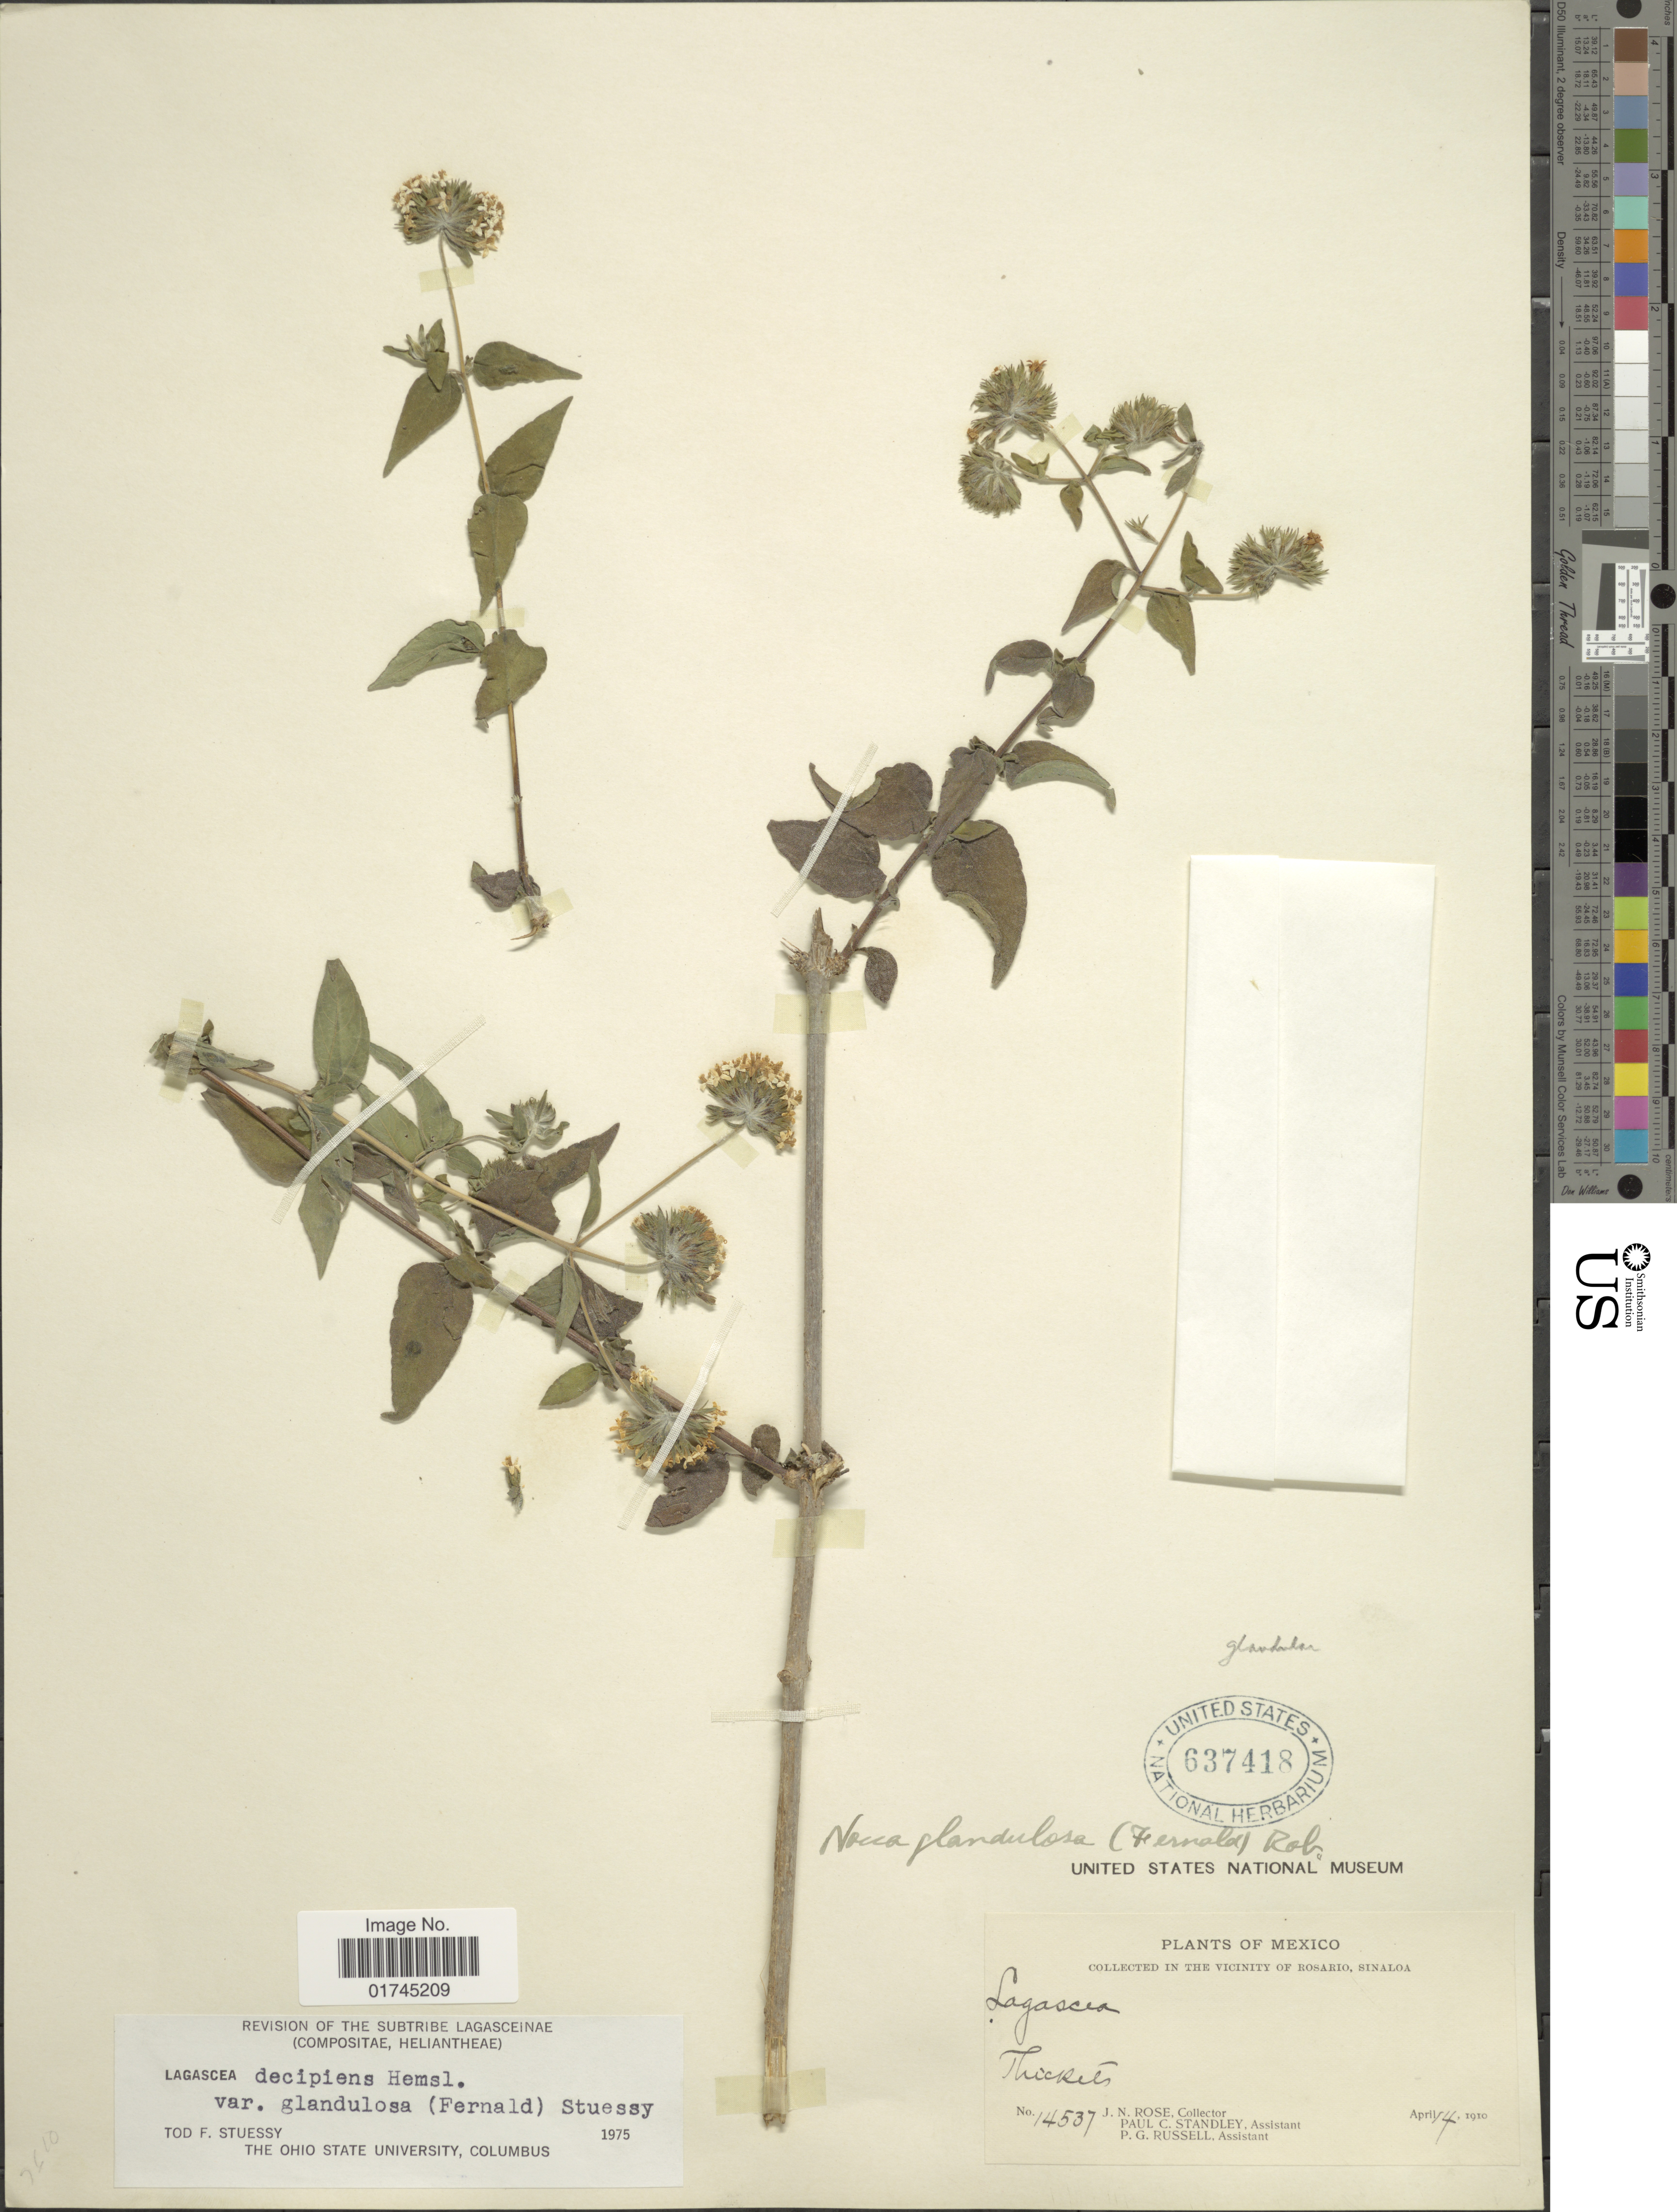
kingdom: Plantae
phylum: Tracheophyta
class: Magnoliopsida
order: Asterales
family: Asteraceae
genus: Lagascea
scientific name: Lagascea decipiens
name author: Hemsl.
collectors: J. N. Rose, P. C. Standley & P. G. Russell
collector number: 14537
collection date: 1910-04-14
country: Mexico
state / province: Sinaloa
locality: Vicinity of Rosario, Thickets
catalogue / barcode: US 637418